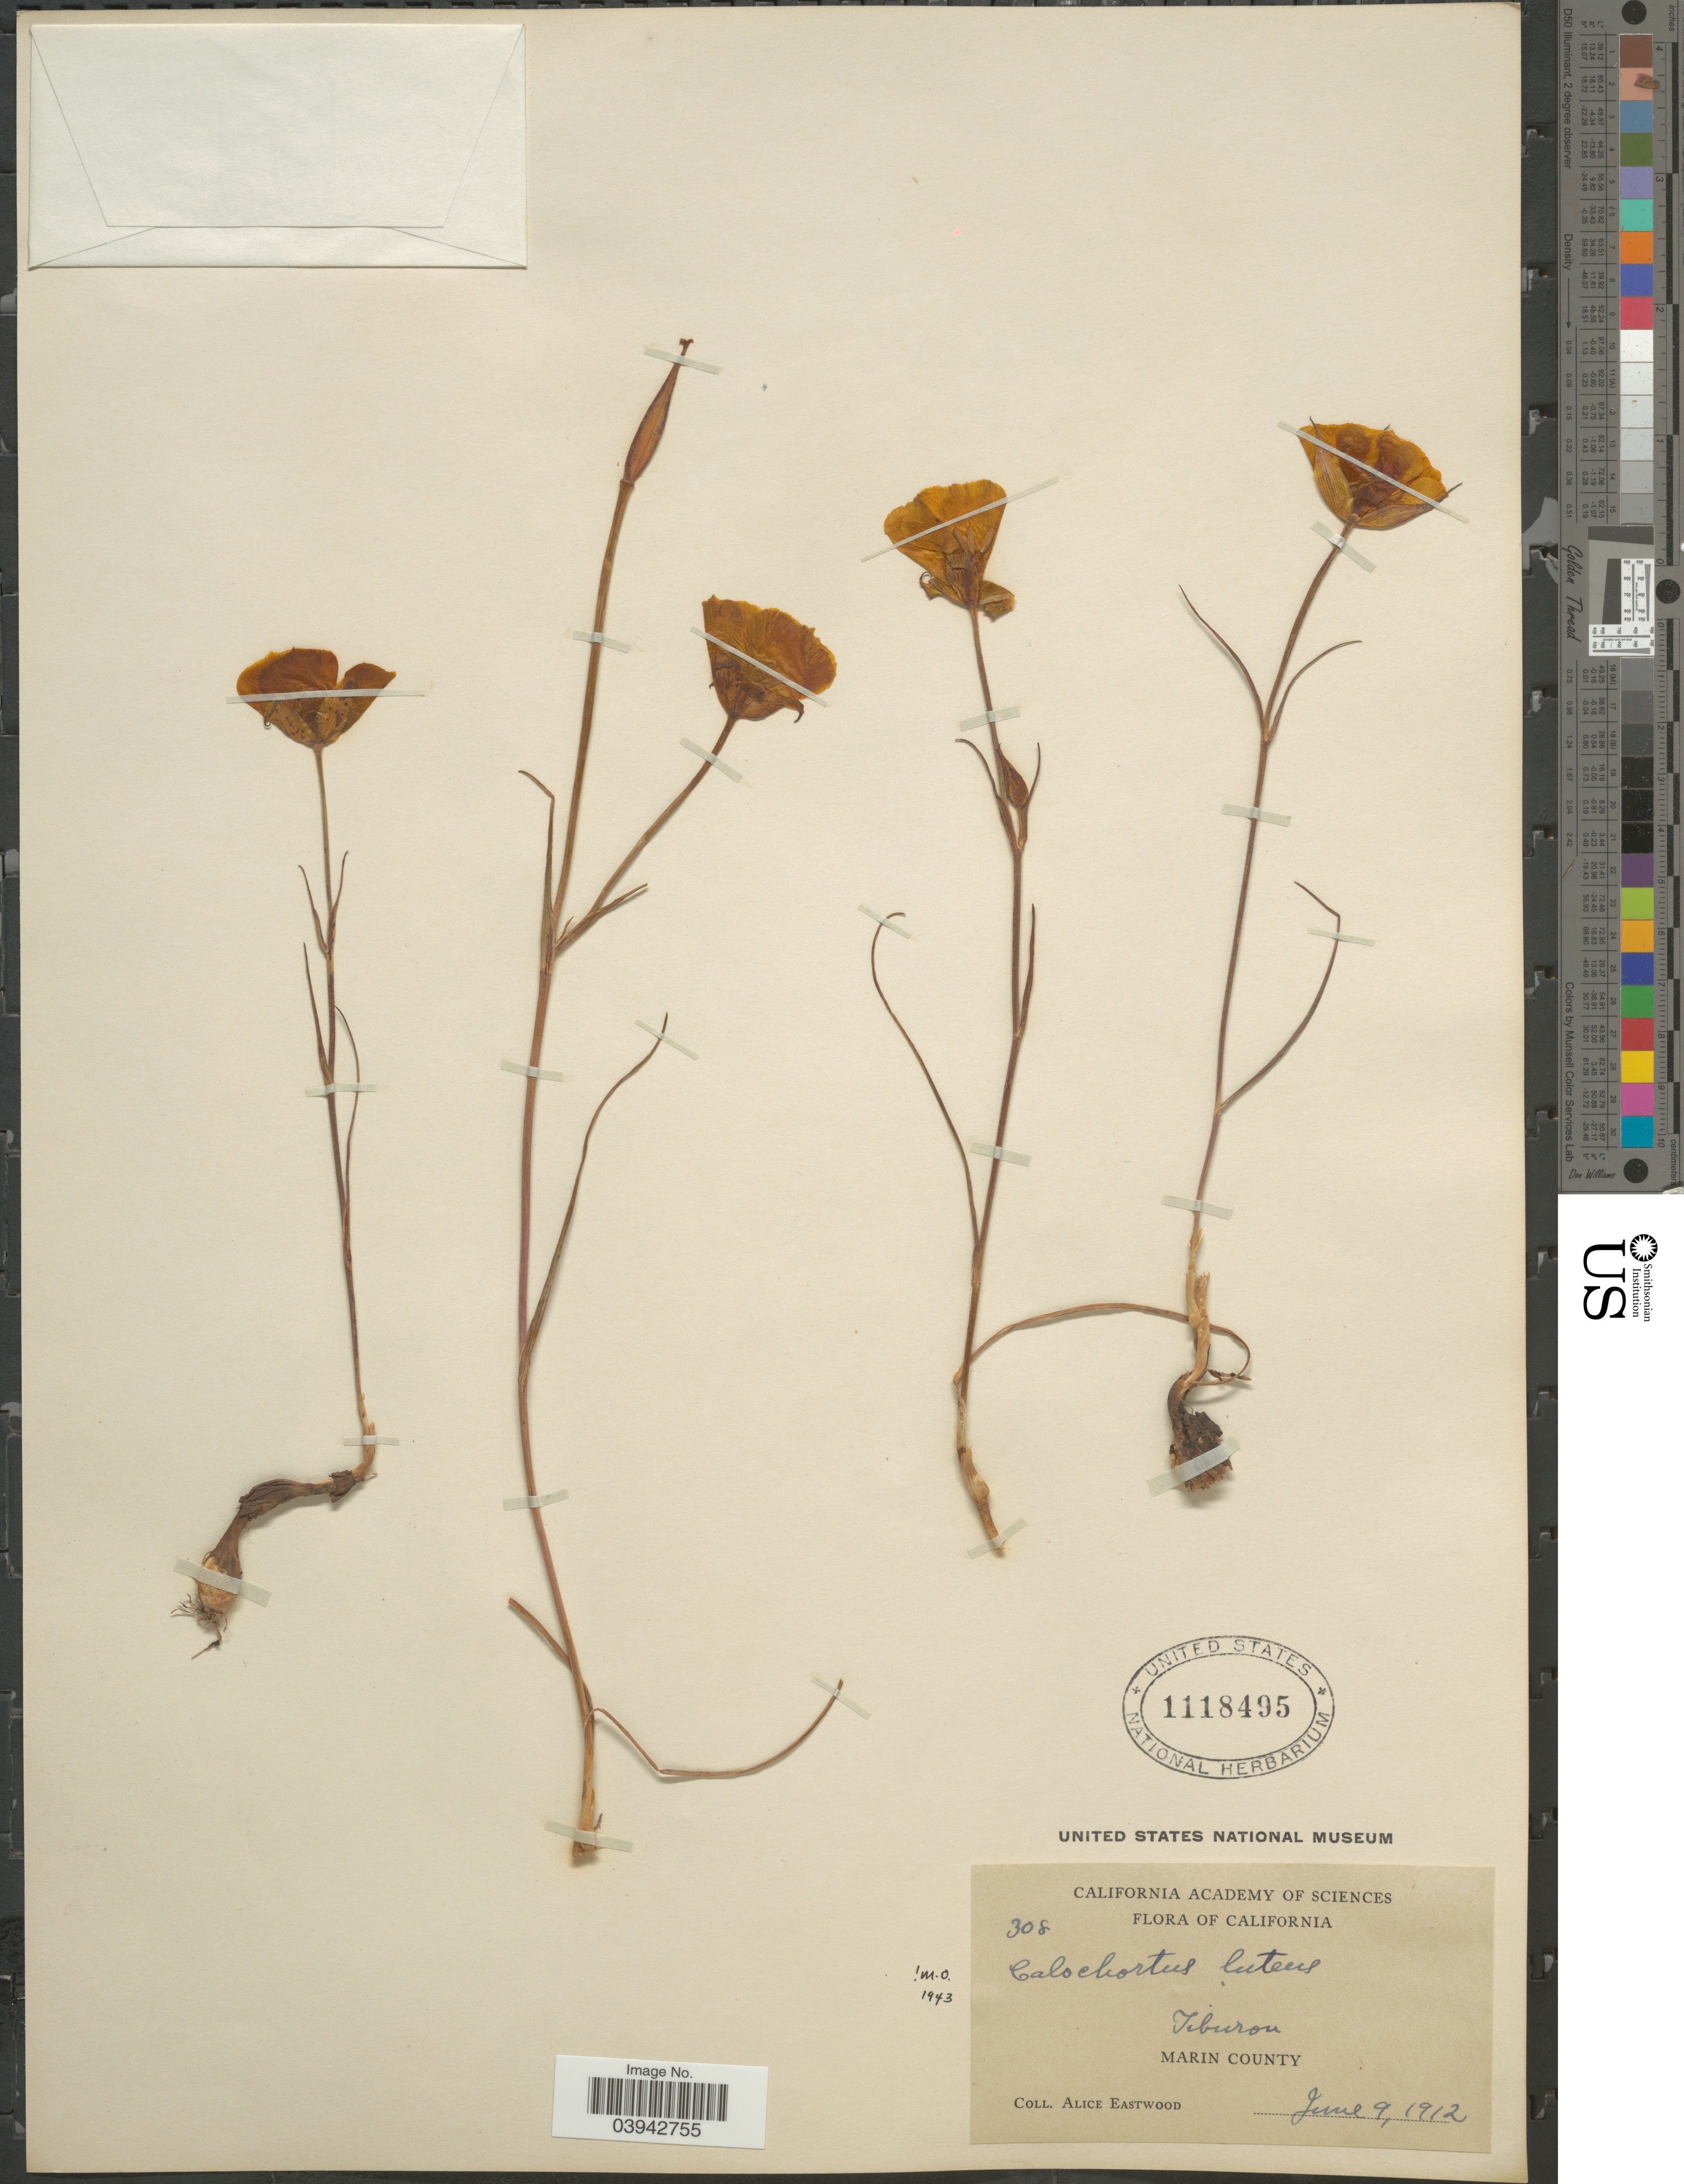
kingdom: Plantae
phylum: Tracheophyta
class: Liliopsida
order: Liliales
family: Liliaceae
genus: Calochortus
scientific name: Calochortus luteus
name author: Douglas ex Lindl.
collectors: A. Eastwood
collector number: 308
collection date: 1912-06-09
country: United States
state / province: California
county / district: Marin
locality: Tiburon. Marin County.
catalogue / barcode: US 1118495